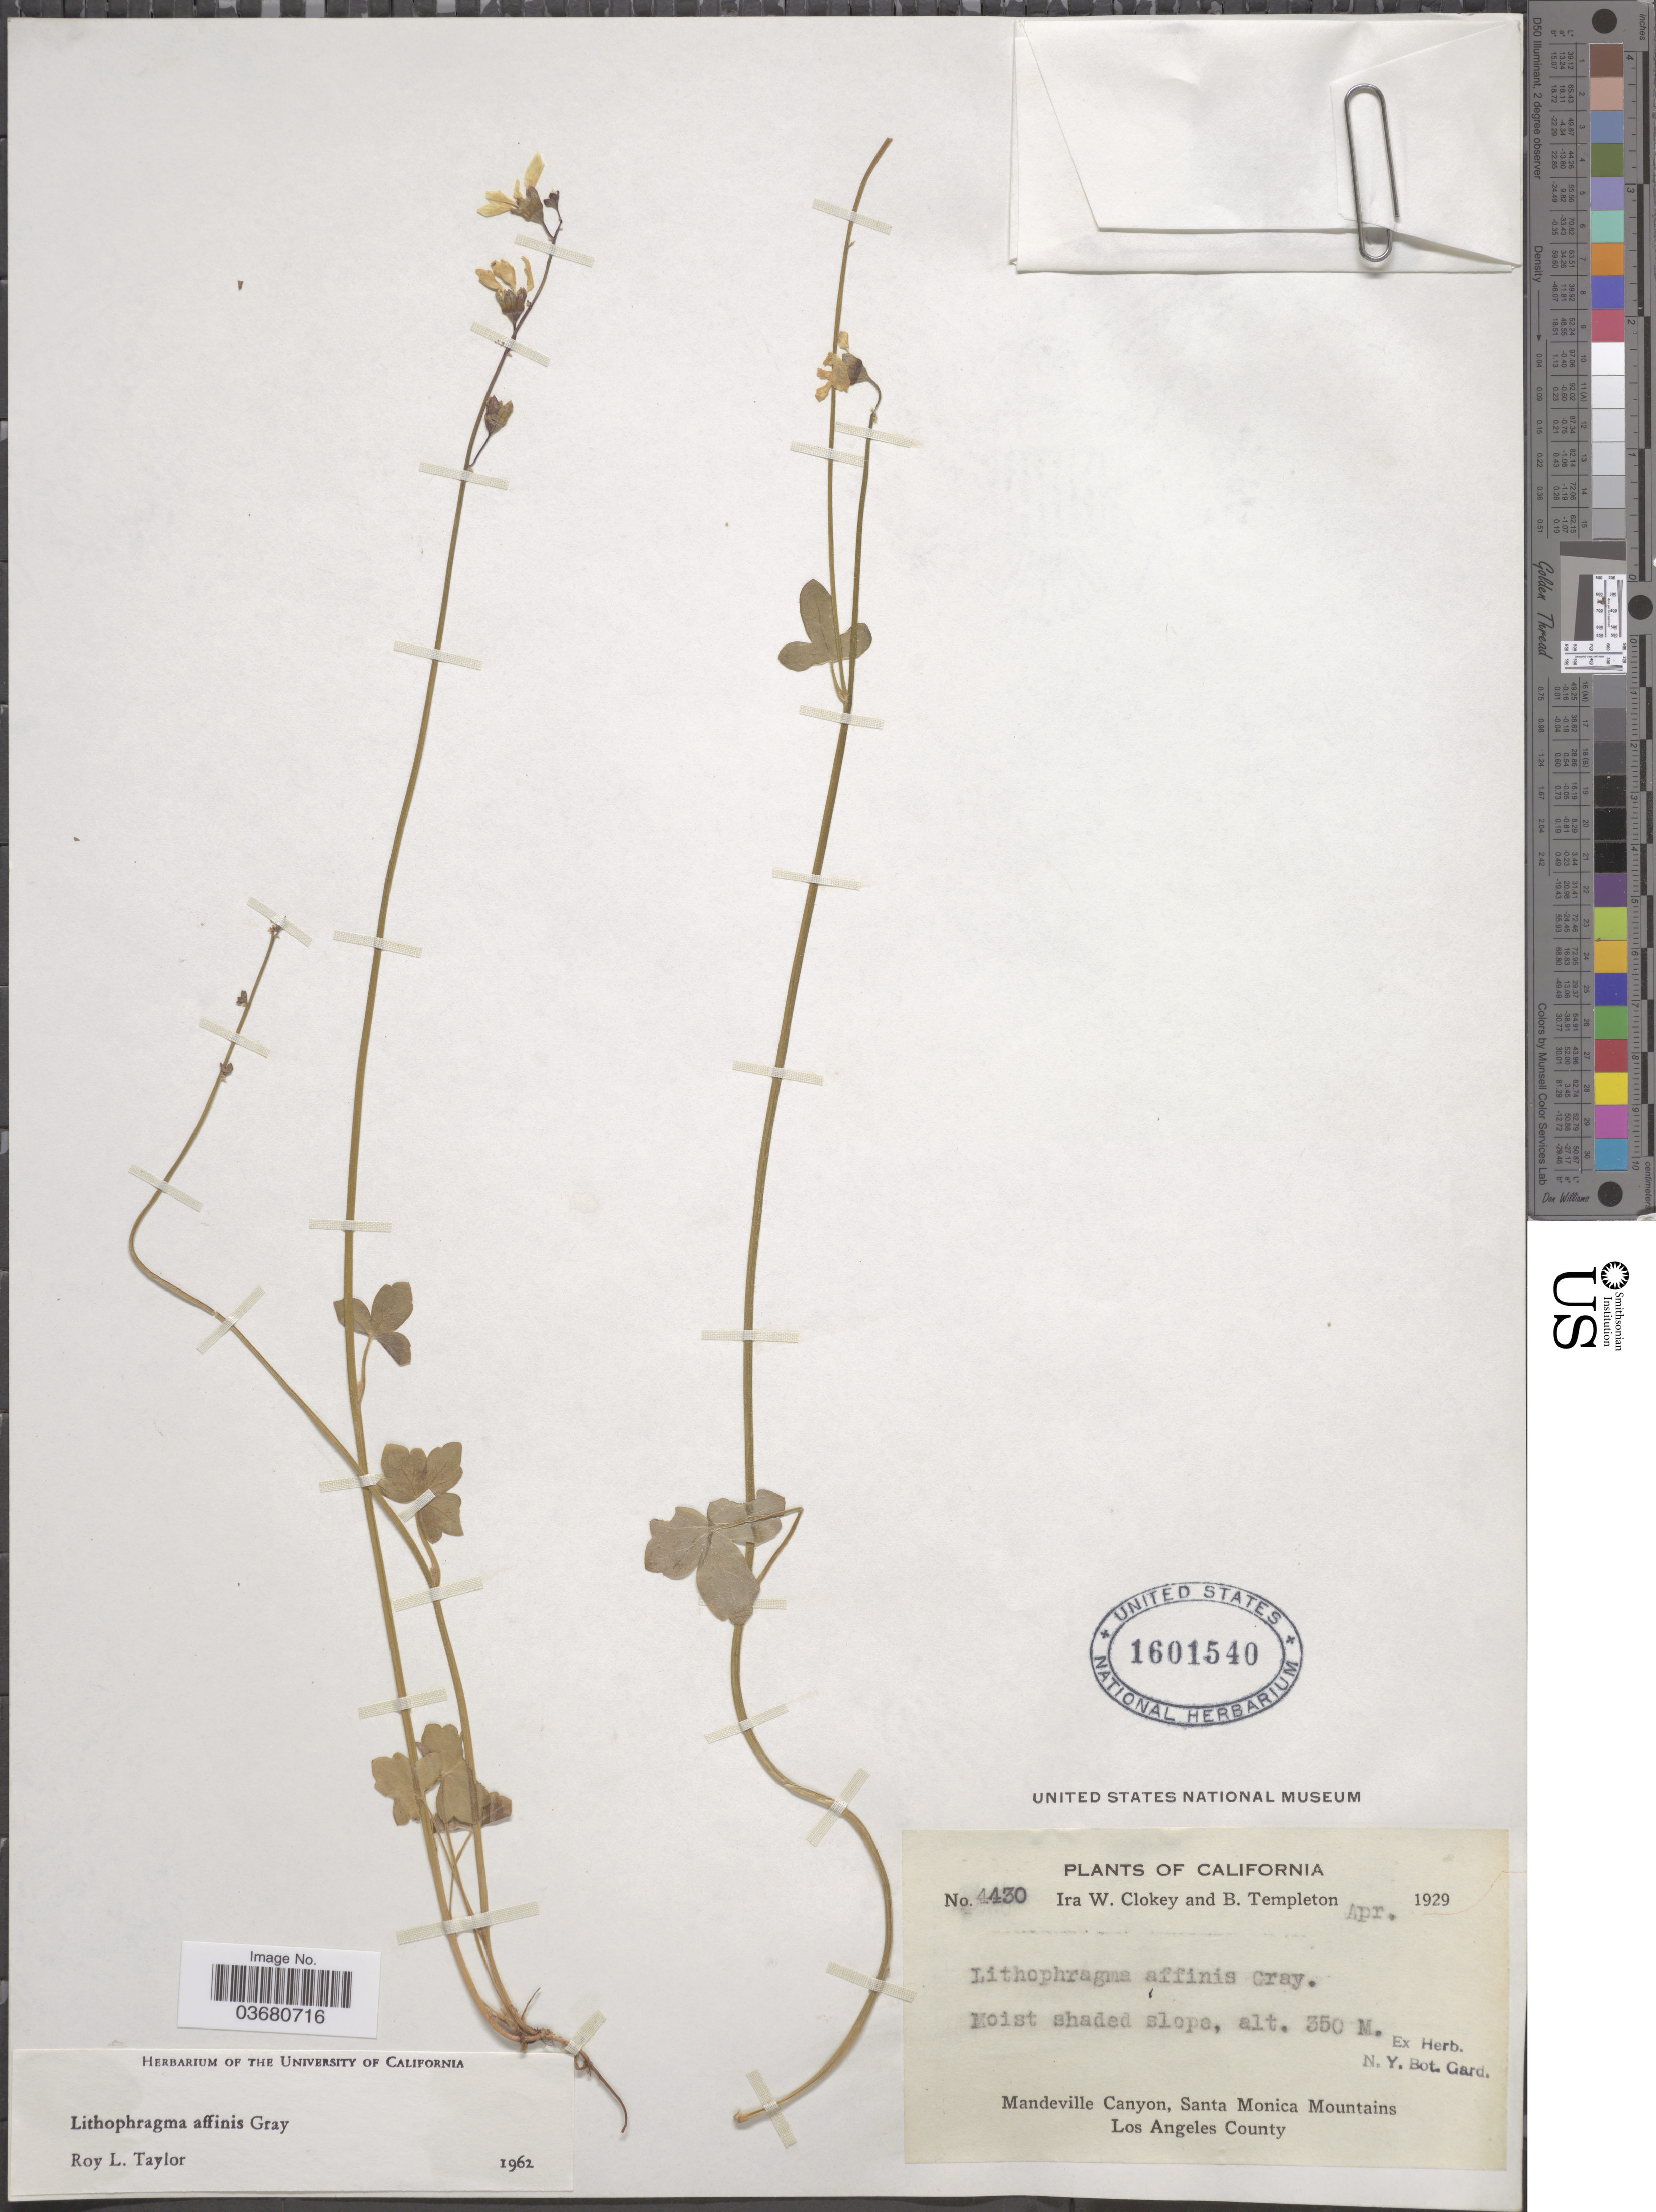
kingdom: Plantae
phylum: Tracheophyta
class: Magnoliopsida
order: Saxifragales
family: Saxifragaceae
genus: Lithophragma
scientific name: Lithophragma affine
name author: A. Gray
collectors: I. W. Clokey & B. Templeton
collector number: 4430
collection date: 1929-04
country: United States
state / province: California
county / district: Los Angeles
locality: Moist shaded slope, Mandeville Canyon, Santa Monica Mountains Los Angeles County.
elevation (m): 350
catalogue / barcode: US 1601540